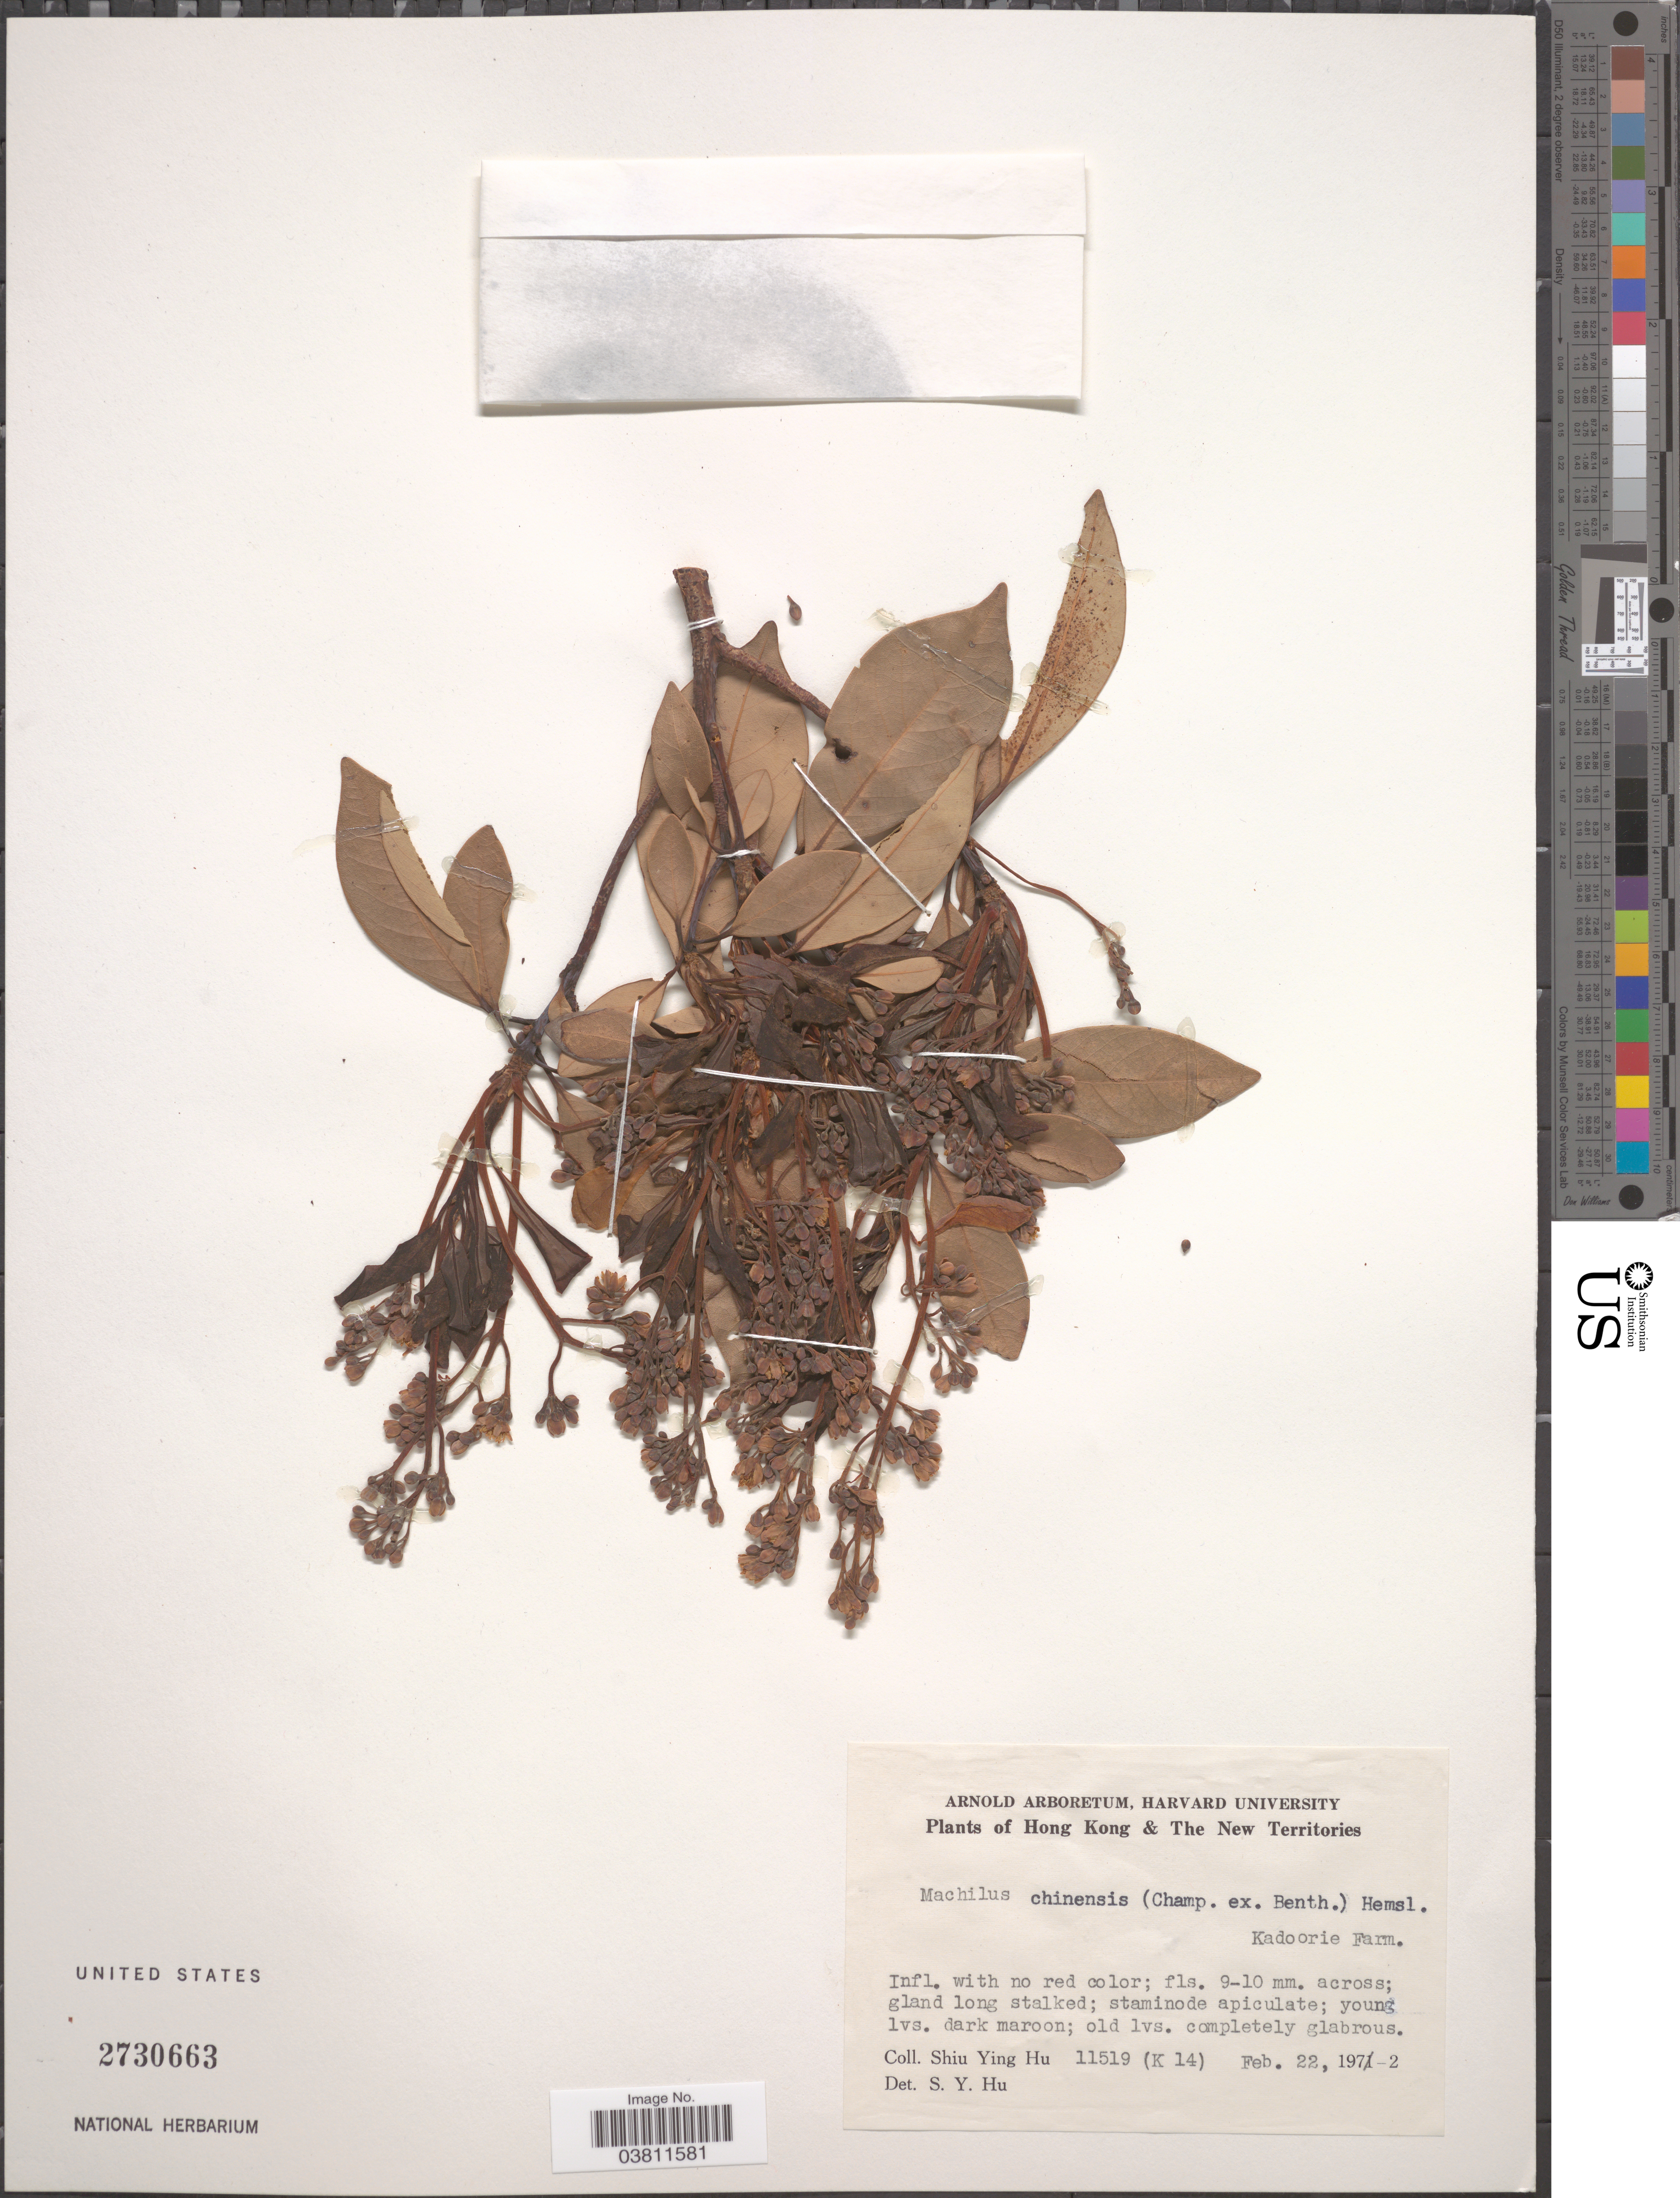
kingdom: Plantae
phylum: Tracheophyta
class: Magnoliopsida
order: Laurales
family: Lauraceae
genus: Machilus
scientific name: Machilus chinensis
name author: (Benth.) Hemsl.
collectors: S. Y. Hu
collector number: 11519 (K14)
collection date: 1972-02-22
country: China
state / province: Hong Kong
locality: The New Territories. Kadoorie Farm.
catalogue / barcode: US 2730663